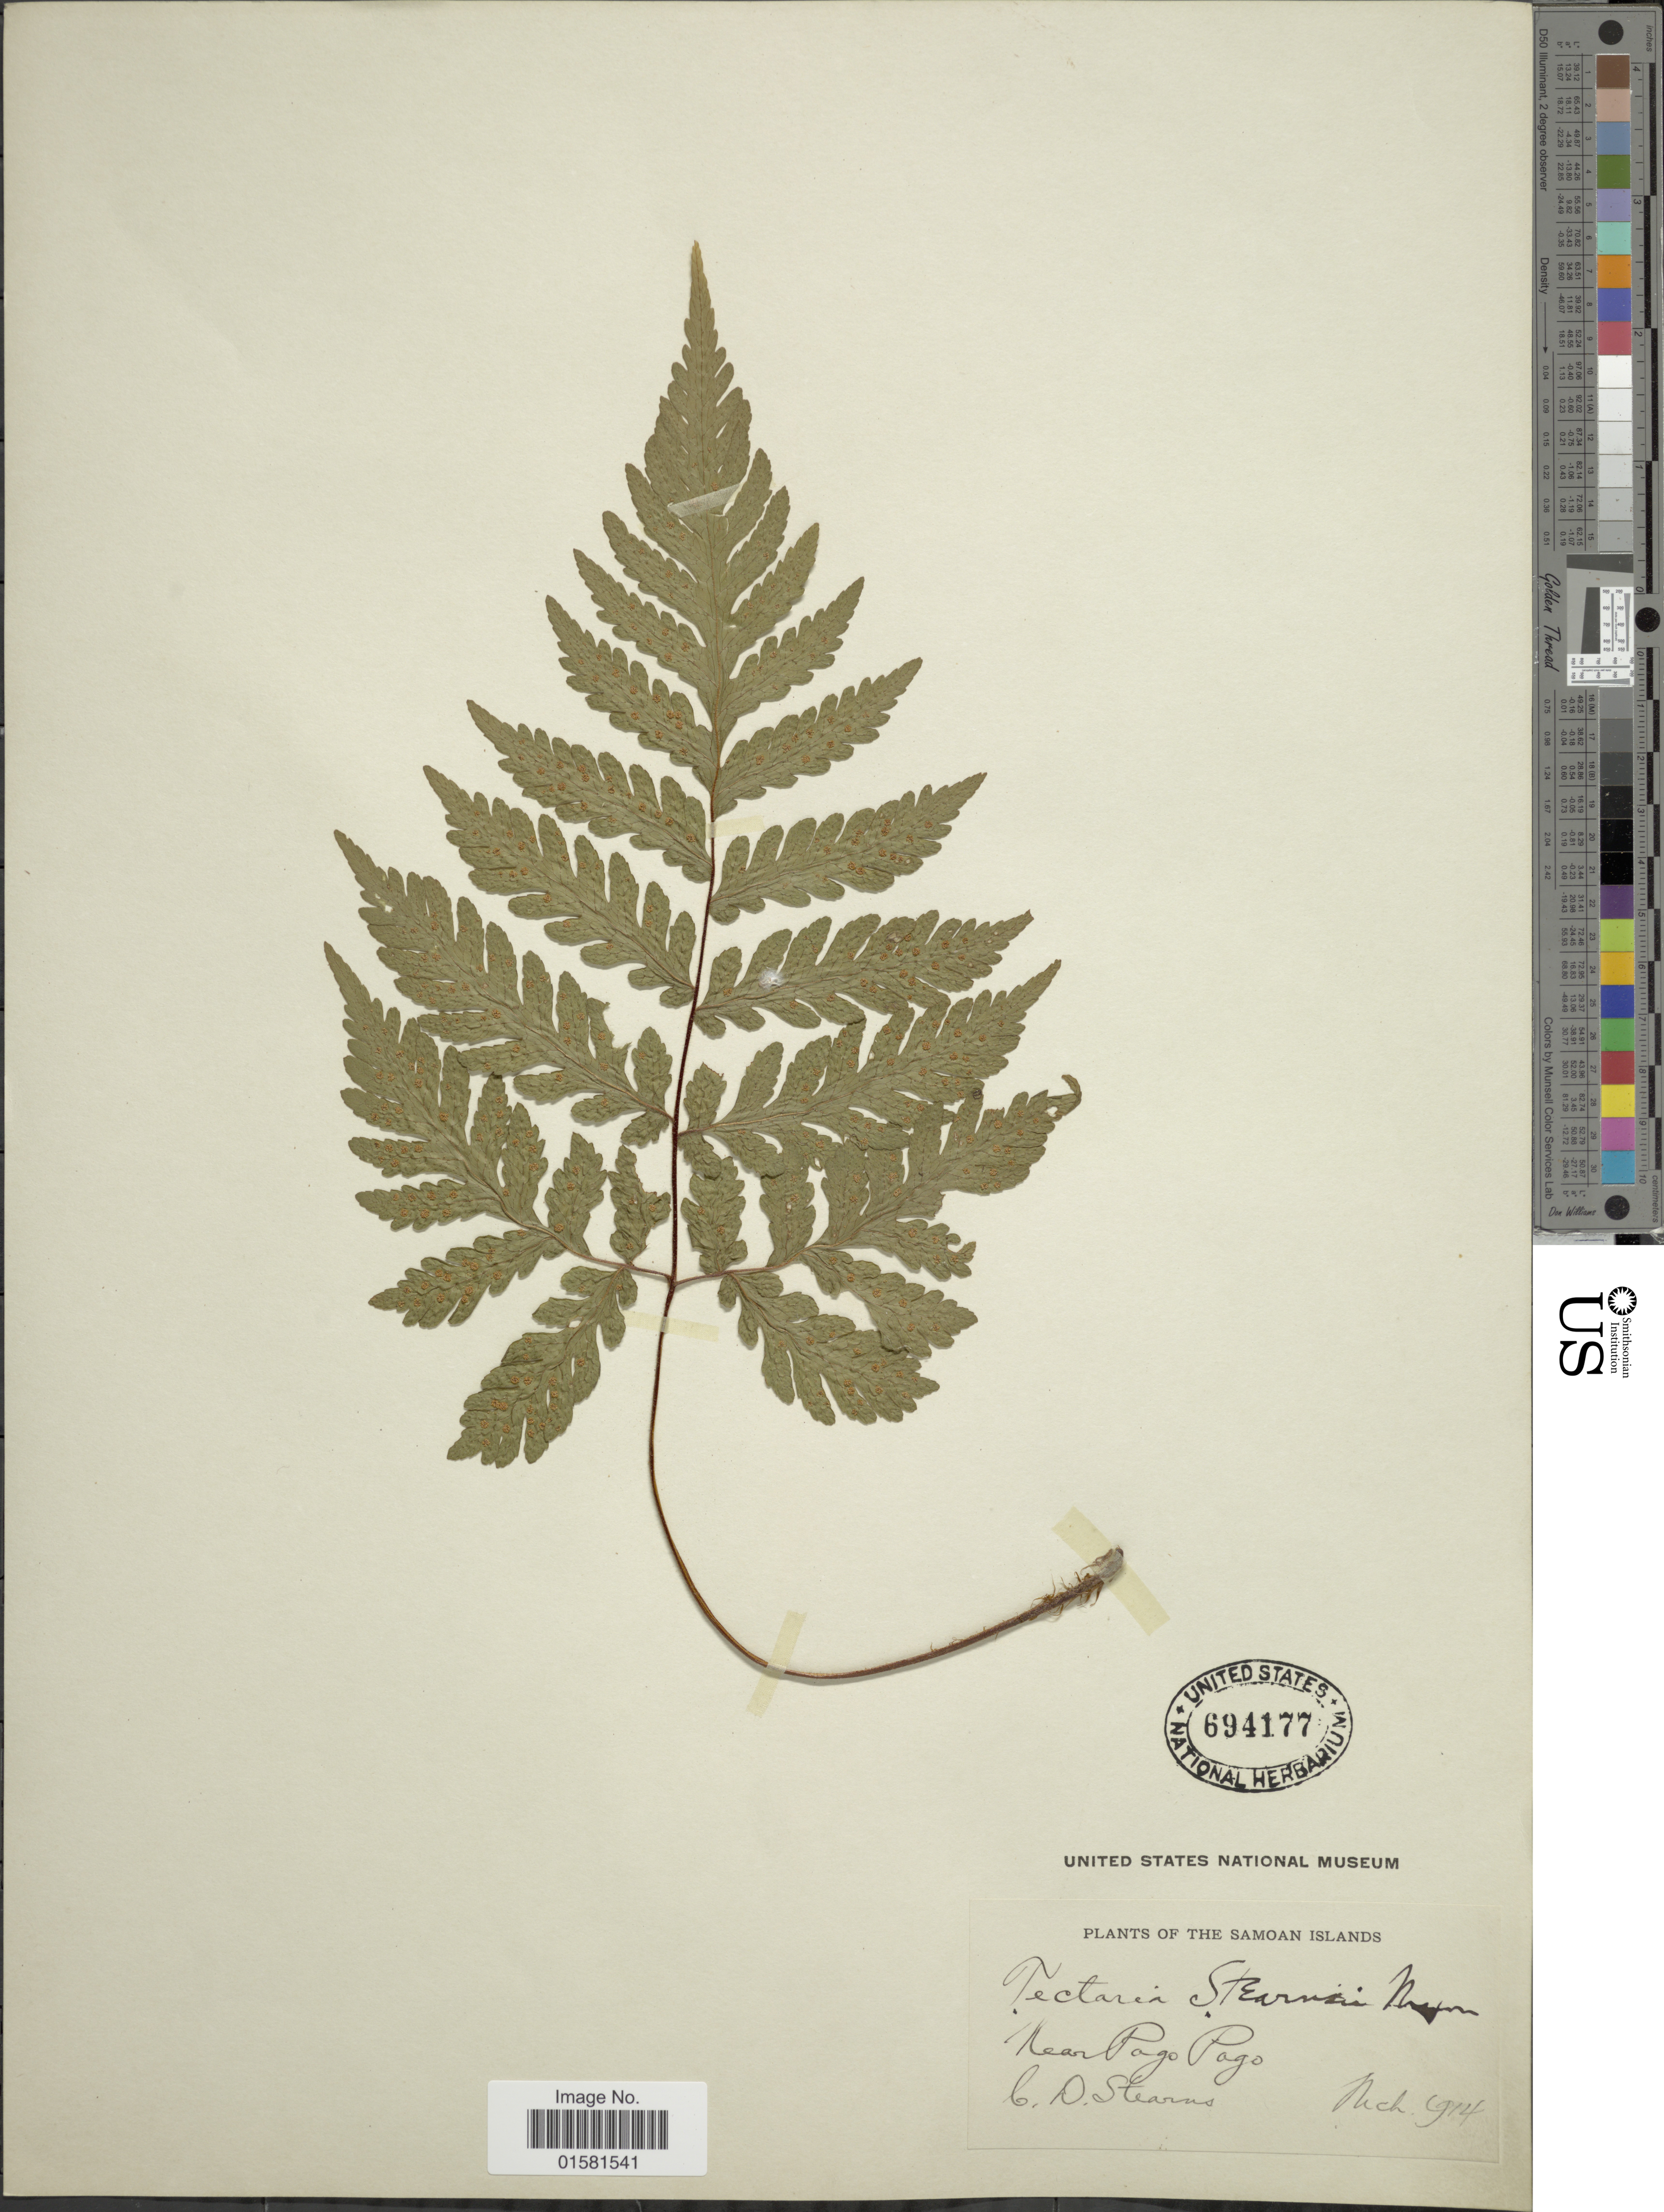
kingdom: Plantae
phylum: Tracheophyta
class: Polypodiopsida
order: Polypodiales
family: Tectariaceae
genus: Tectaria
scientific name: Tectaria stearnsii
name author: Maxon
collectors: C. Stearns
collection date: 1914-03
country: American Samoa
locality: Samoan Islands, near Pago Pago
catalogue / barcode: US 694177